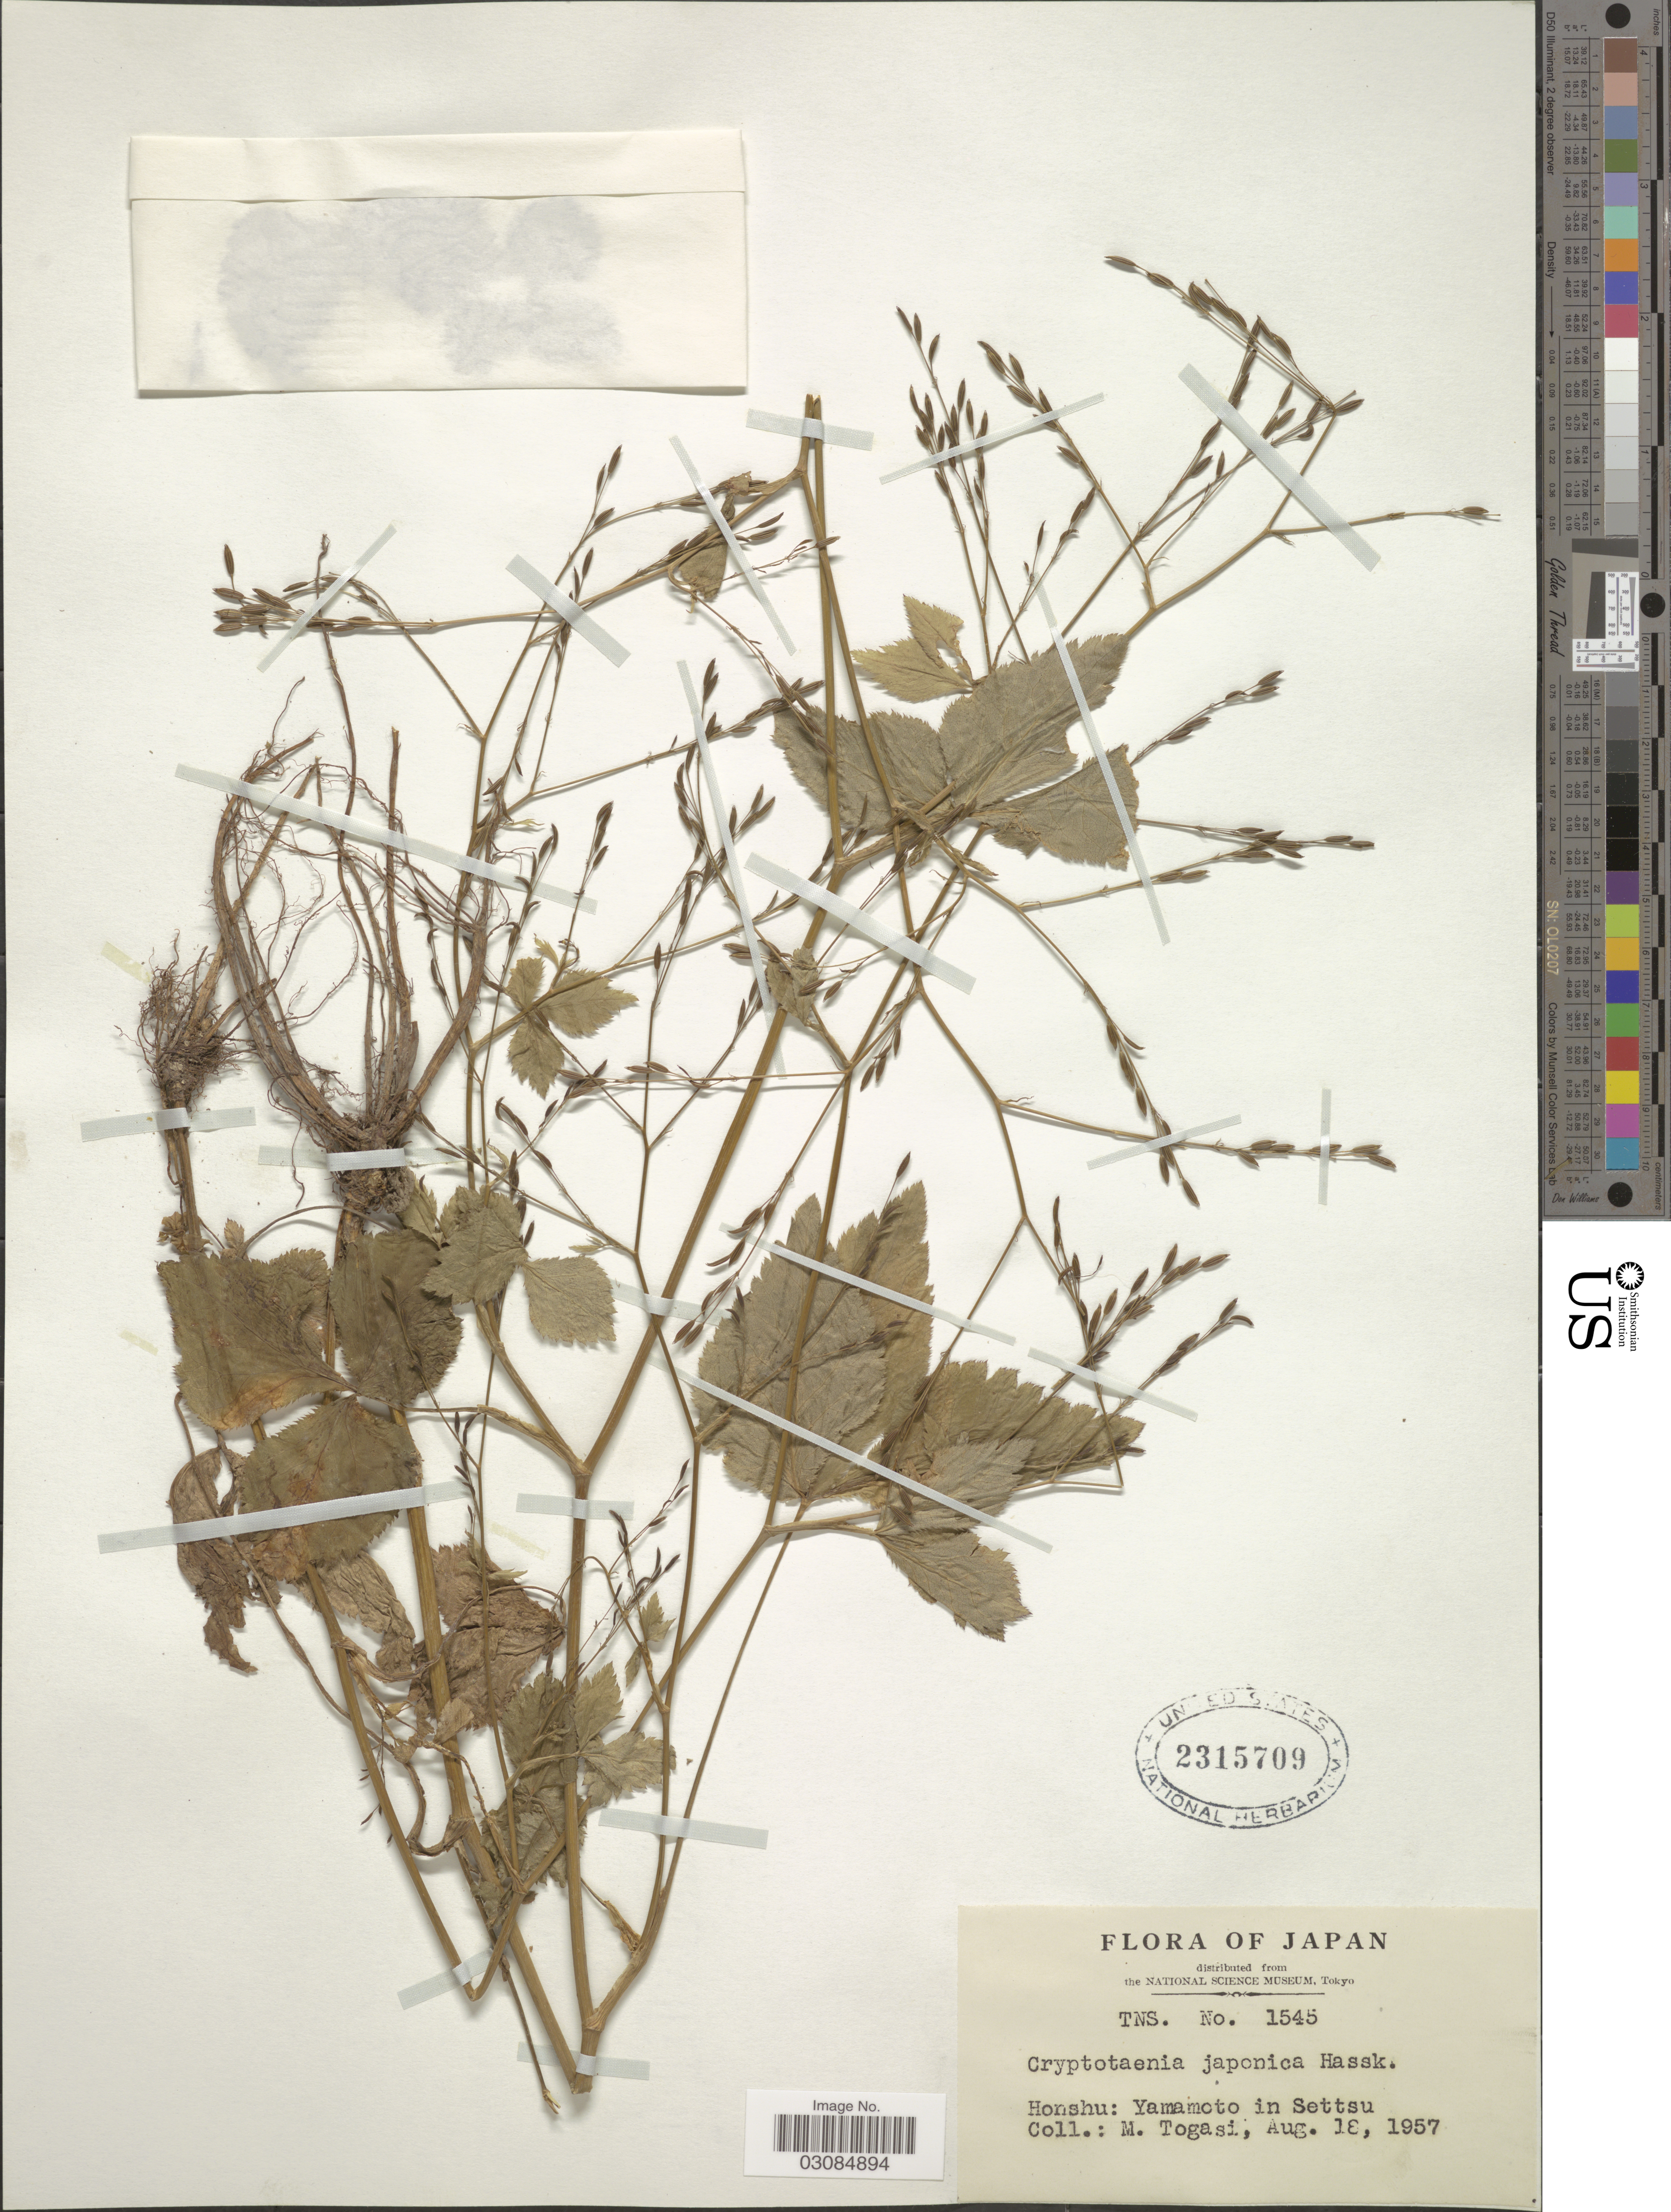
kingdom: Plantae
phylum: Tracheophyta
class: Magnoliopsida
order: Apiales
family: Apiaceae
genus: Cryptotaenia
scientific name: Cryptotaenia 10681280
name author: Hassk.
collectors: M. Togasi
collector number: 1545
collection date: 1957-08-18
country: Japan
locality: Honshu: Yamamoto in Settsu.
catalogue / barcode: US 2315709